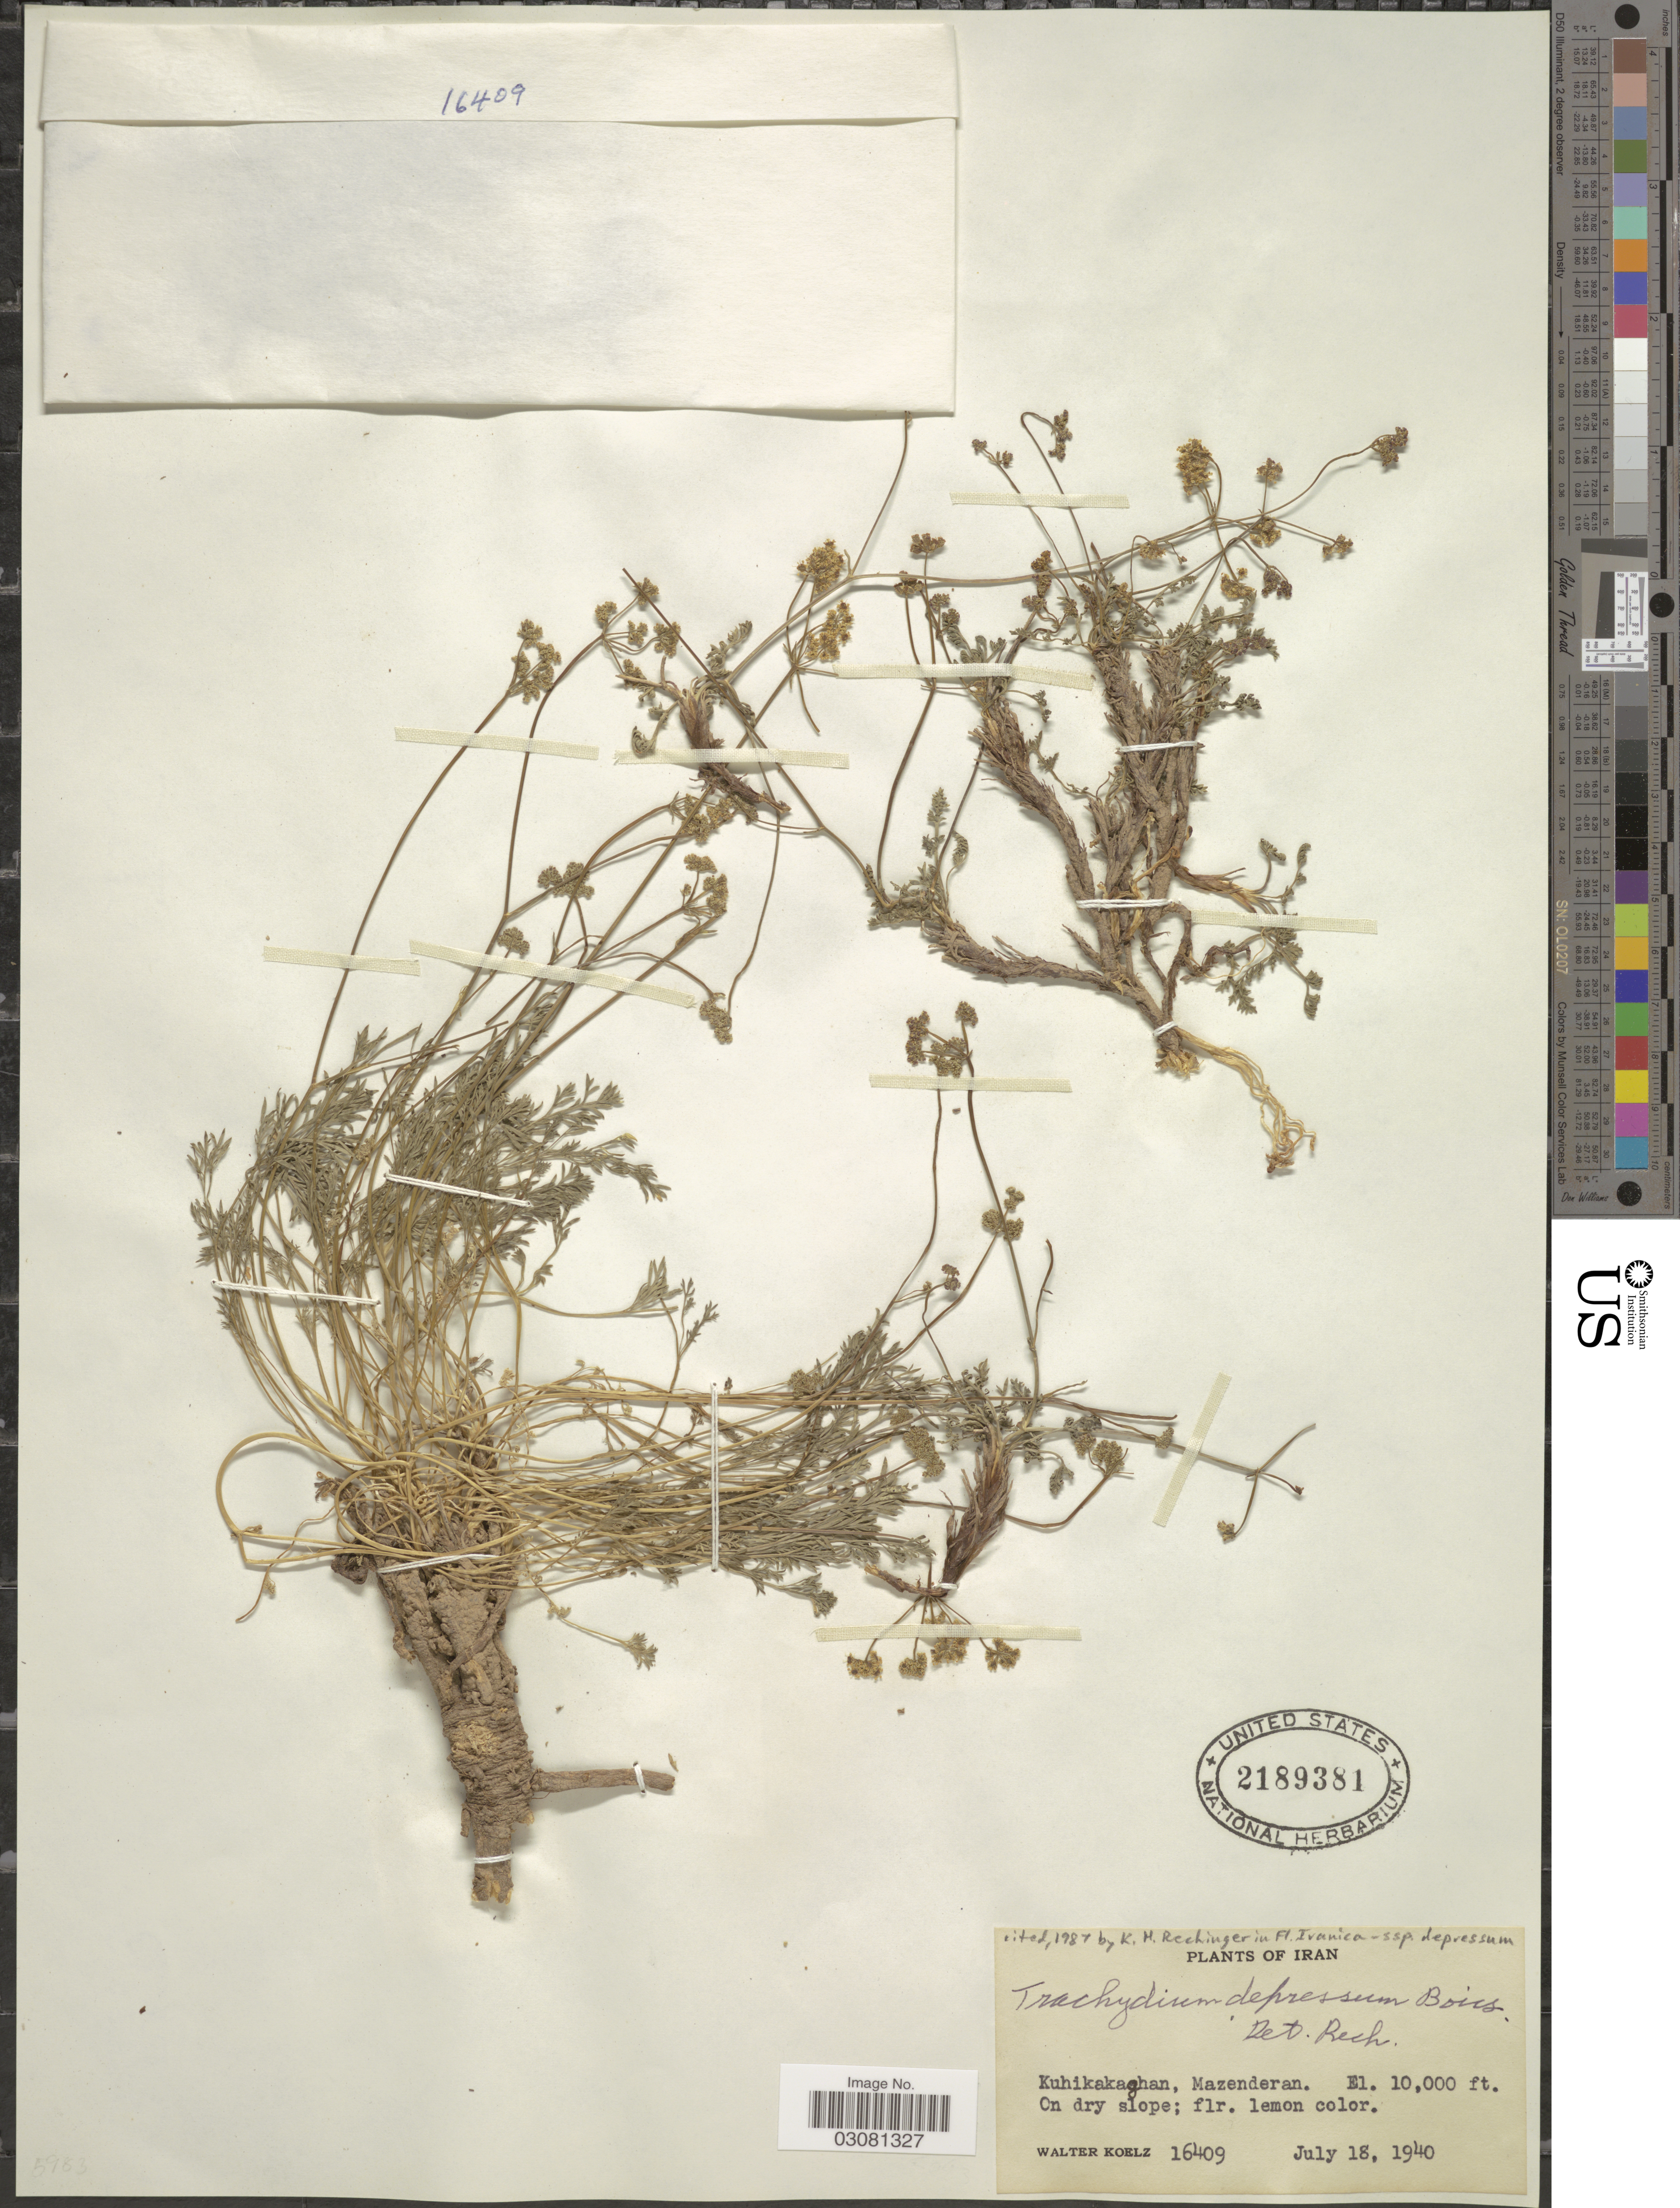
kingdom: Plantae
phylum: Tracheophyta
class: Magnoliopsida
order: Apiales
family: Apiaceae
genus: Trachydium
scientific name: Trachydium depressum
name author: Boiss.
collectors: W. N. Koelz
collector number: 16409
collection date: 1940-07-18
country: Iran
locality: Kuhikakaghan, Mazenderan.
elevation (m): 3048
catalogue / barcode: US 2189381